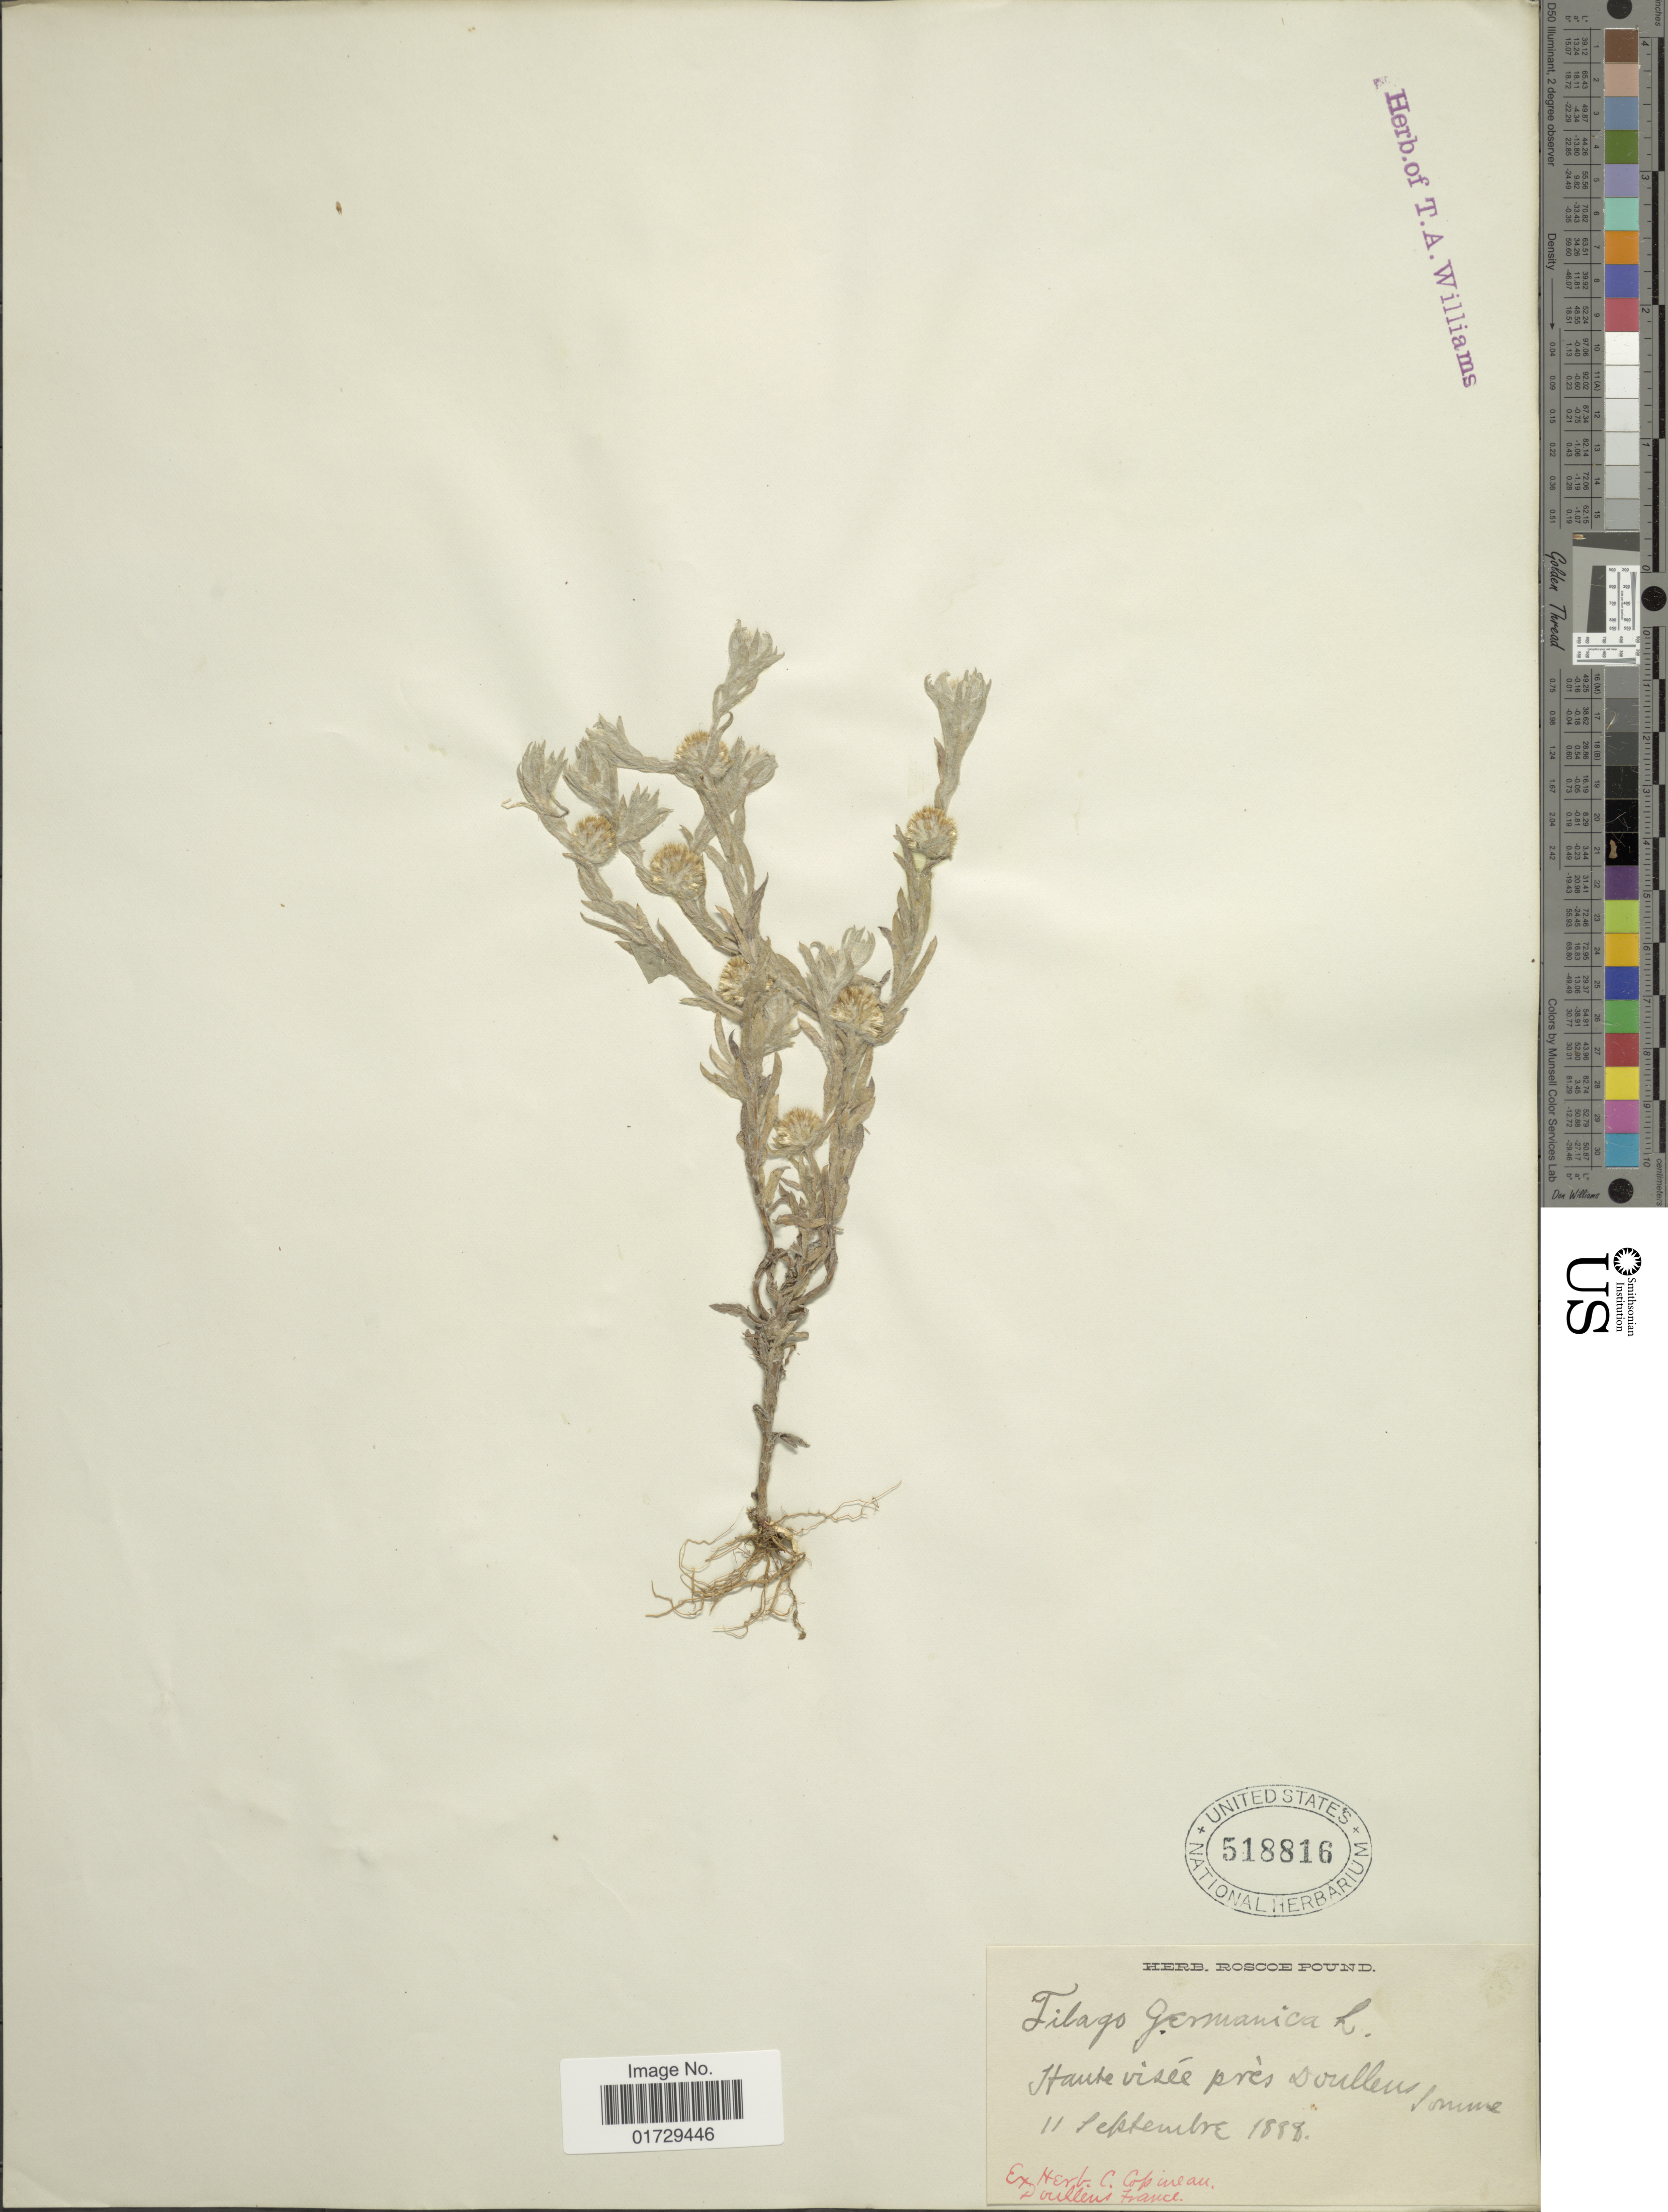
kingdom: Plantae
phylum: Tracheophyta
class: Magnoliopsida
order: Asterales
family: Asteraceae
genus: Filago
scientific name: Filago germanica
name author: (L.) Huds.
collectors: ex herb. C. Copineau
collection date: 1888-09-11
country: France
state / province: Hauts-de-France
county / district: Somme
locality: Haute visée près Doullens, Somme.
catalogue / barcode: US 518816